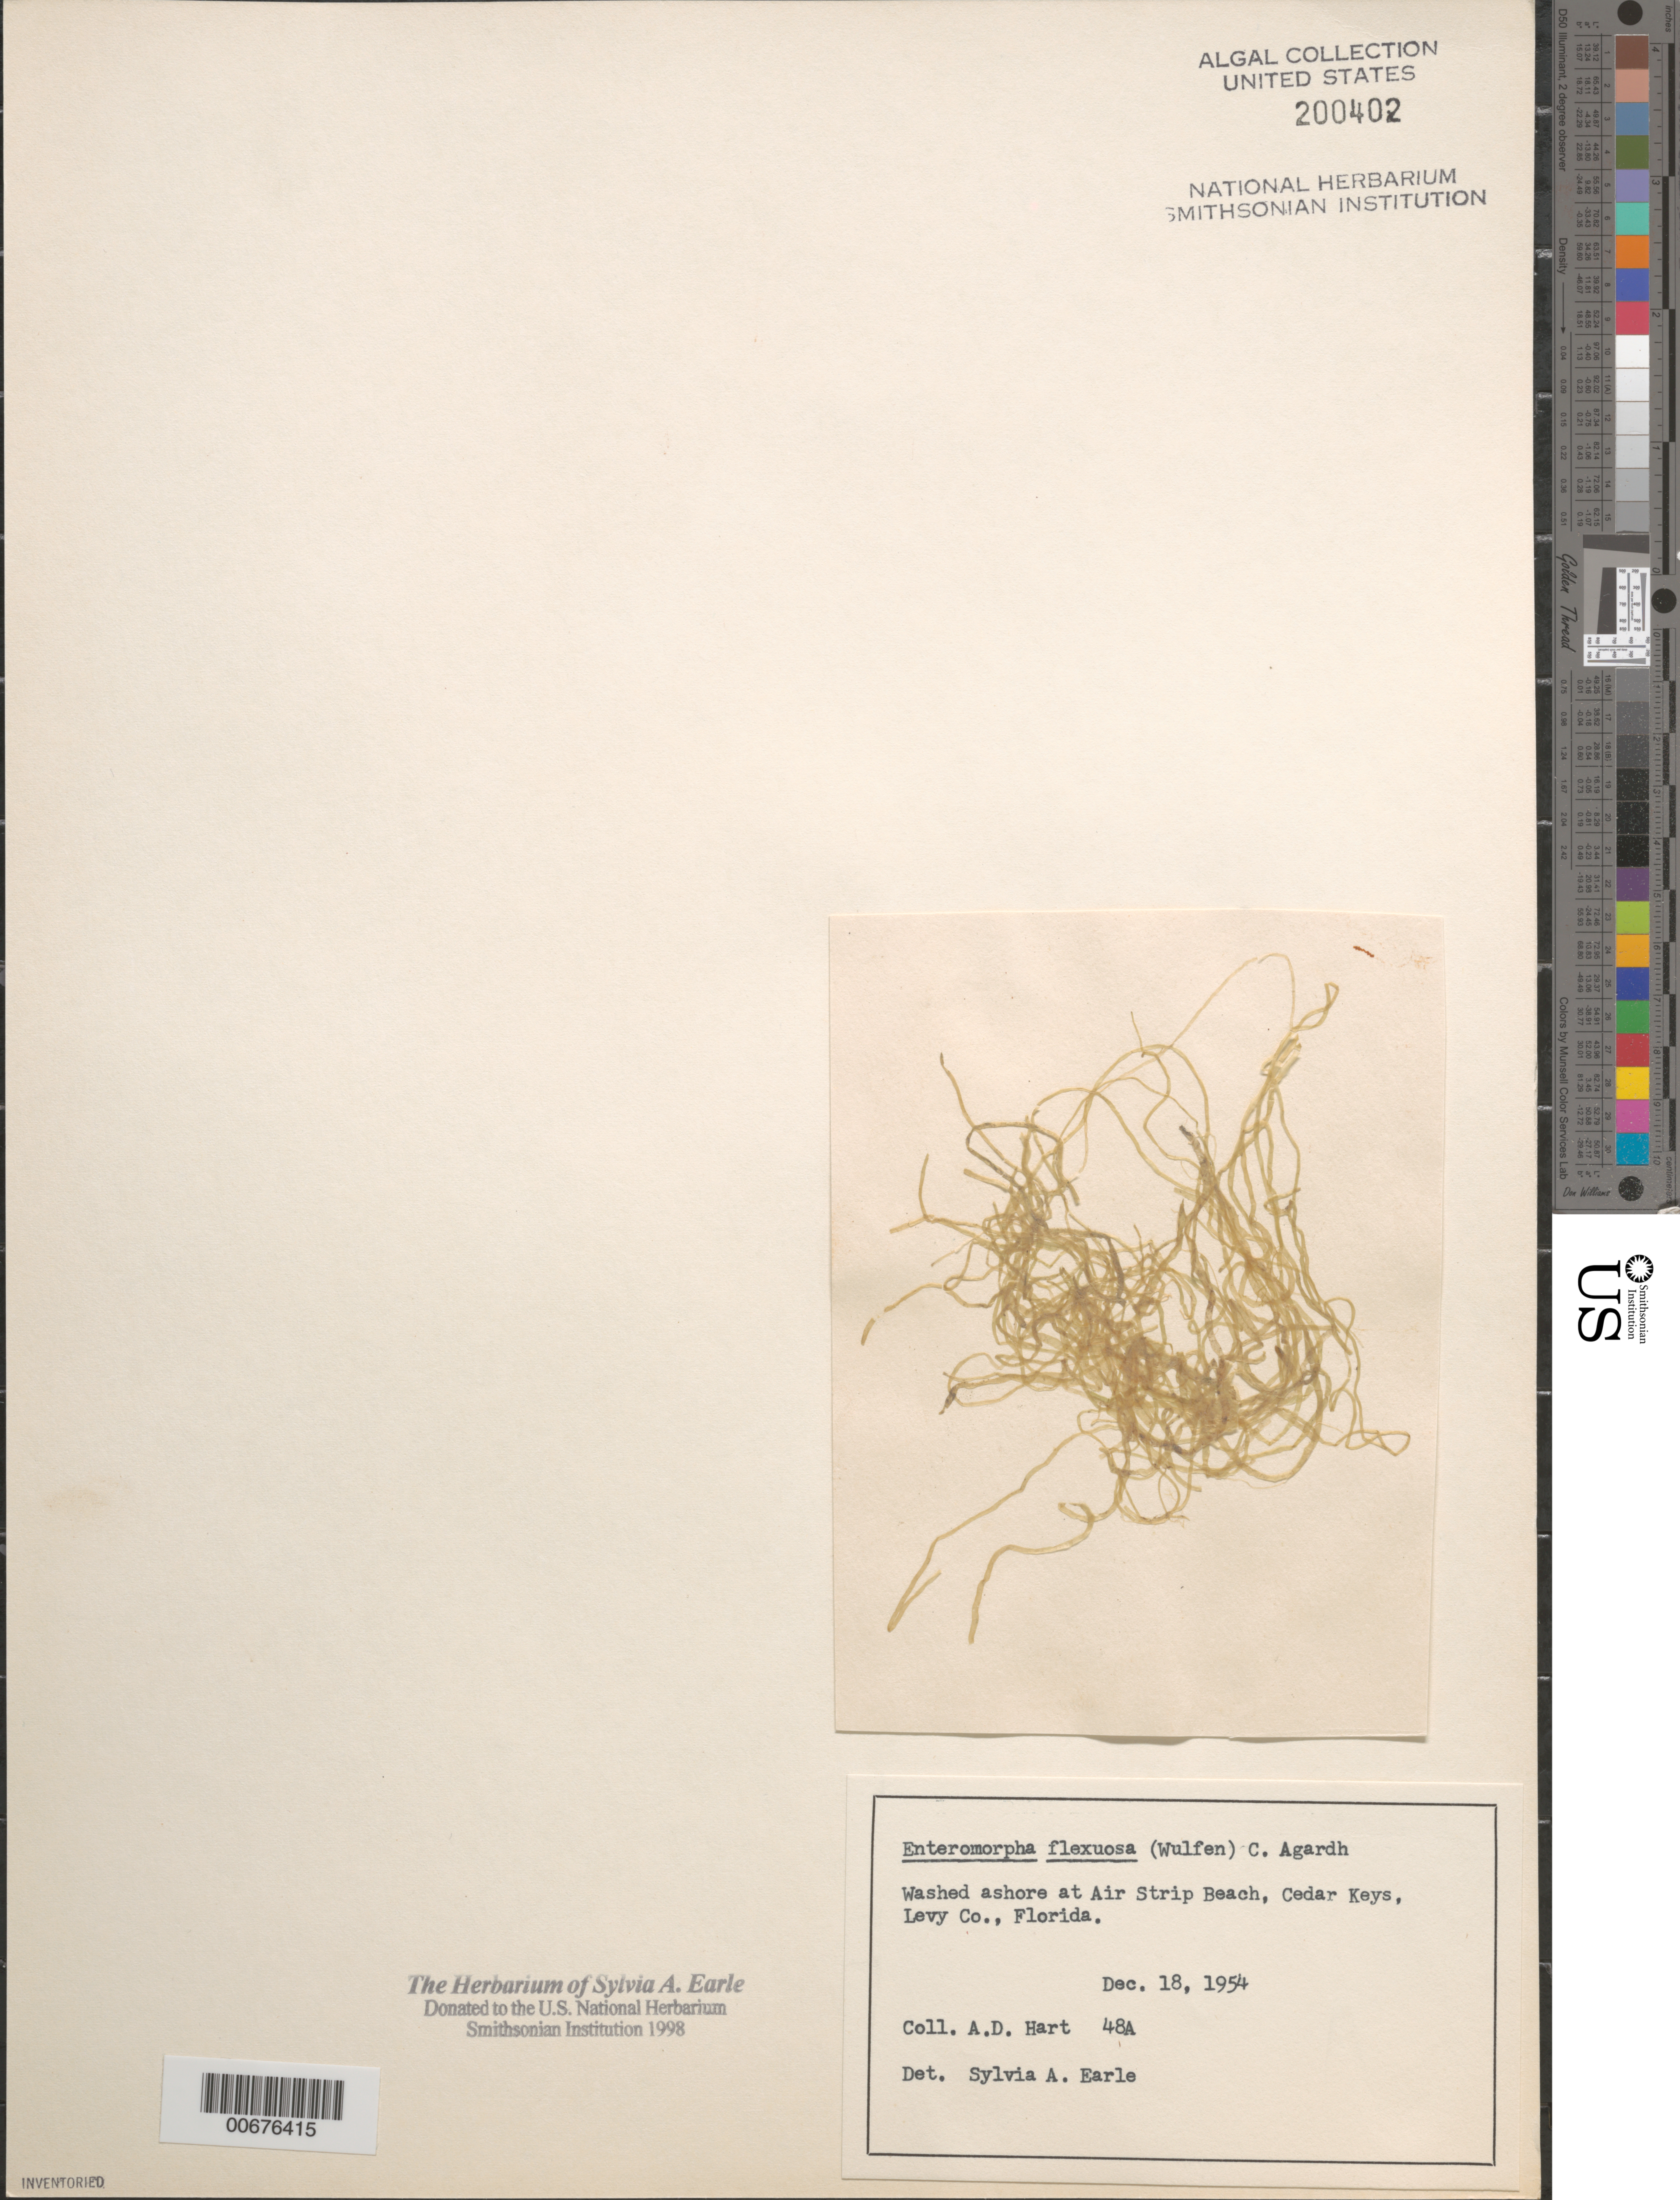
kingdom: Plantae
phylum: Chlorophyta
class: Ulvophyceae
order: Ulvales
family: Ulvaceae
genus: Ulva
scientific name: Ulva flexuosa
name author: Wulfen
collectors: A. D. Hart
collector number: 48A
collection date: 1954-12-18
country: United States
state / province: Florida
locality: Washed ashore at Air Strip Beach, Cedar Keys, Levy Co.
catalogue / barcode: US 200402